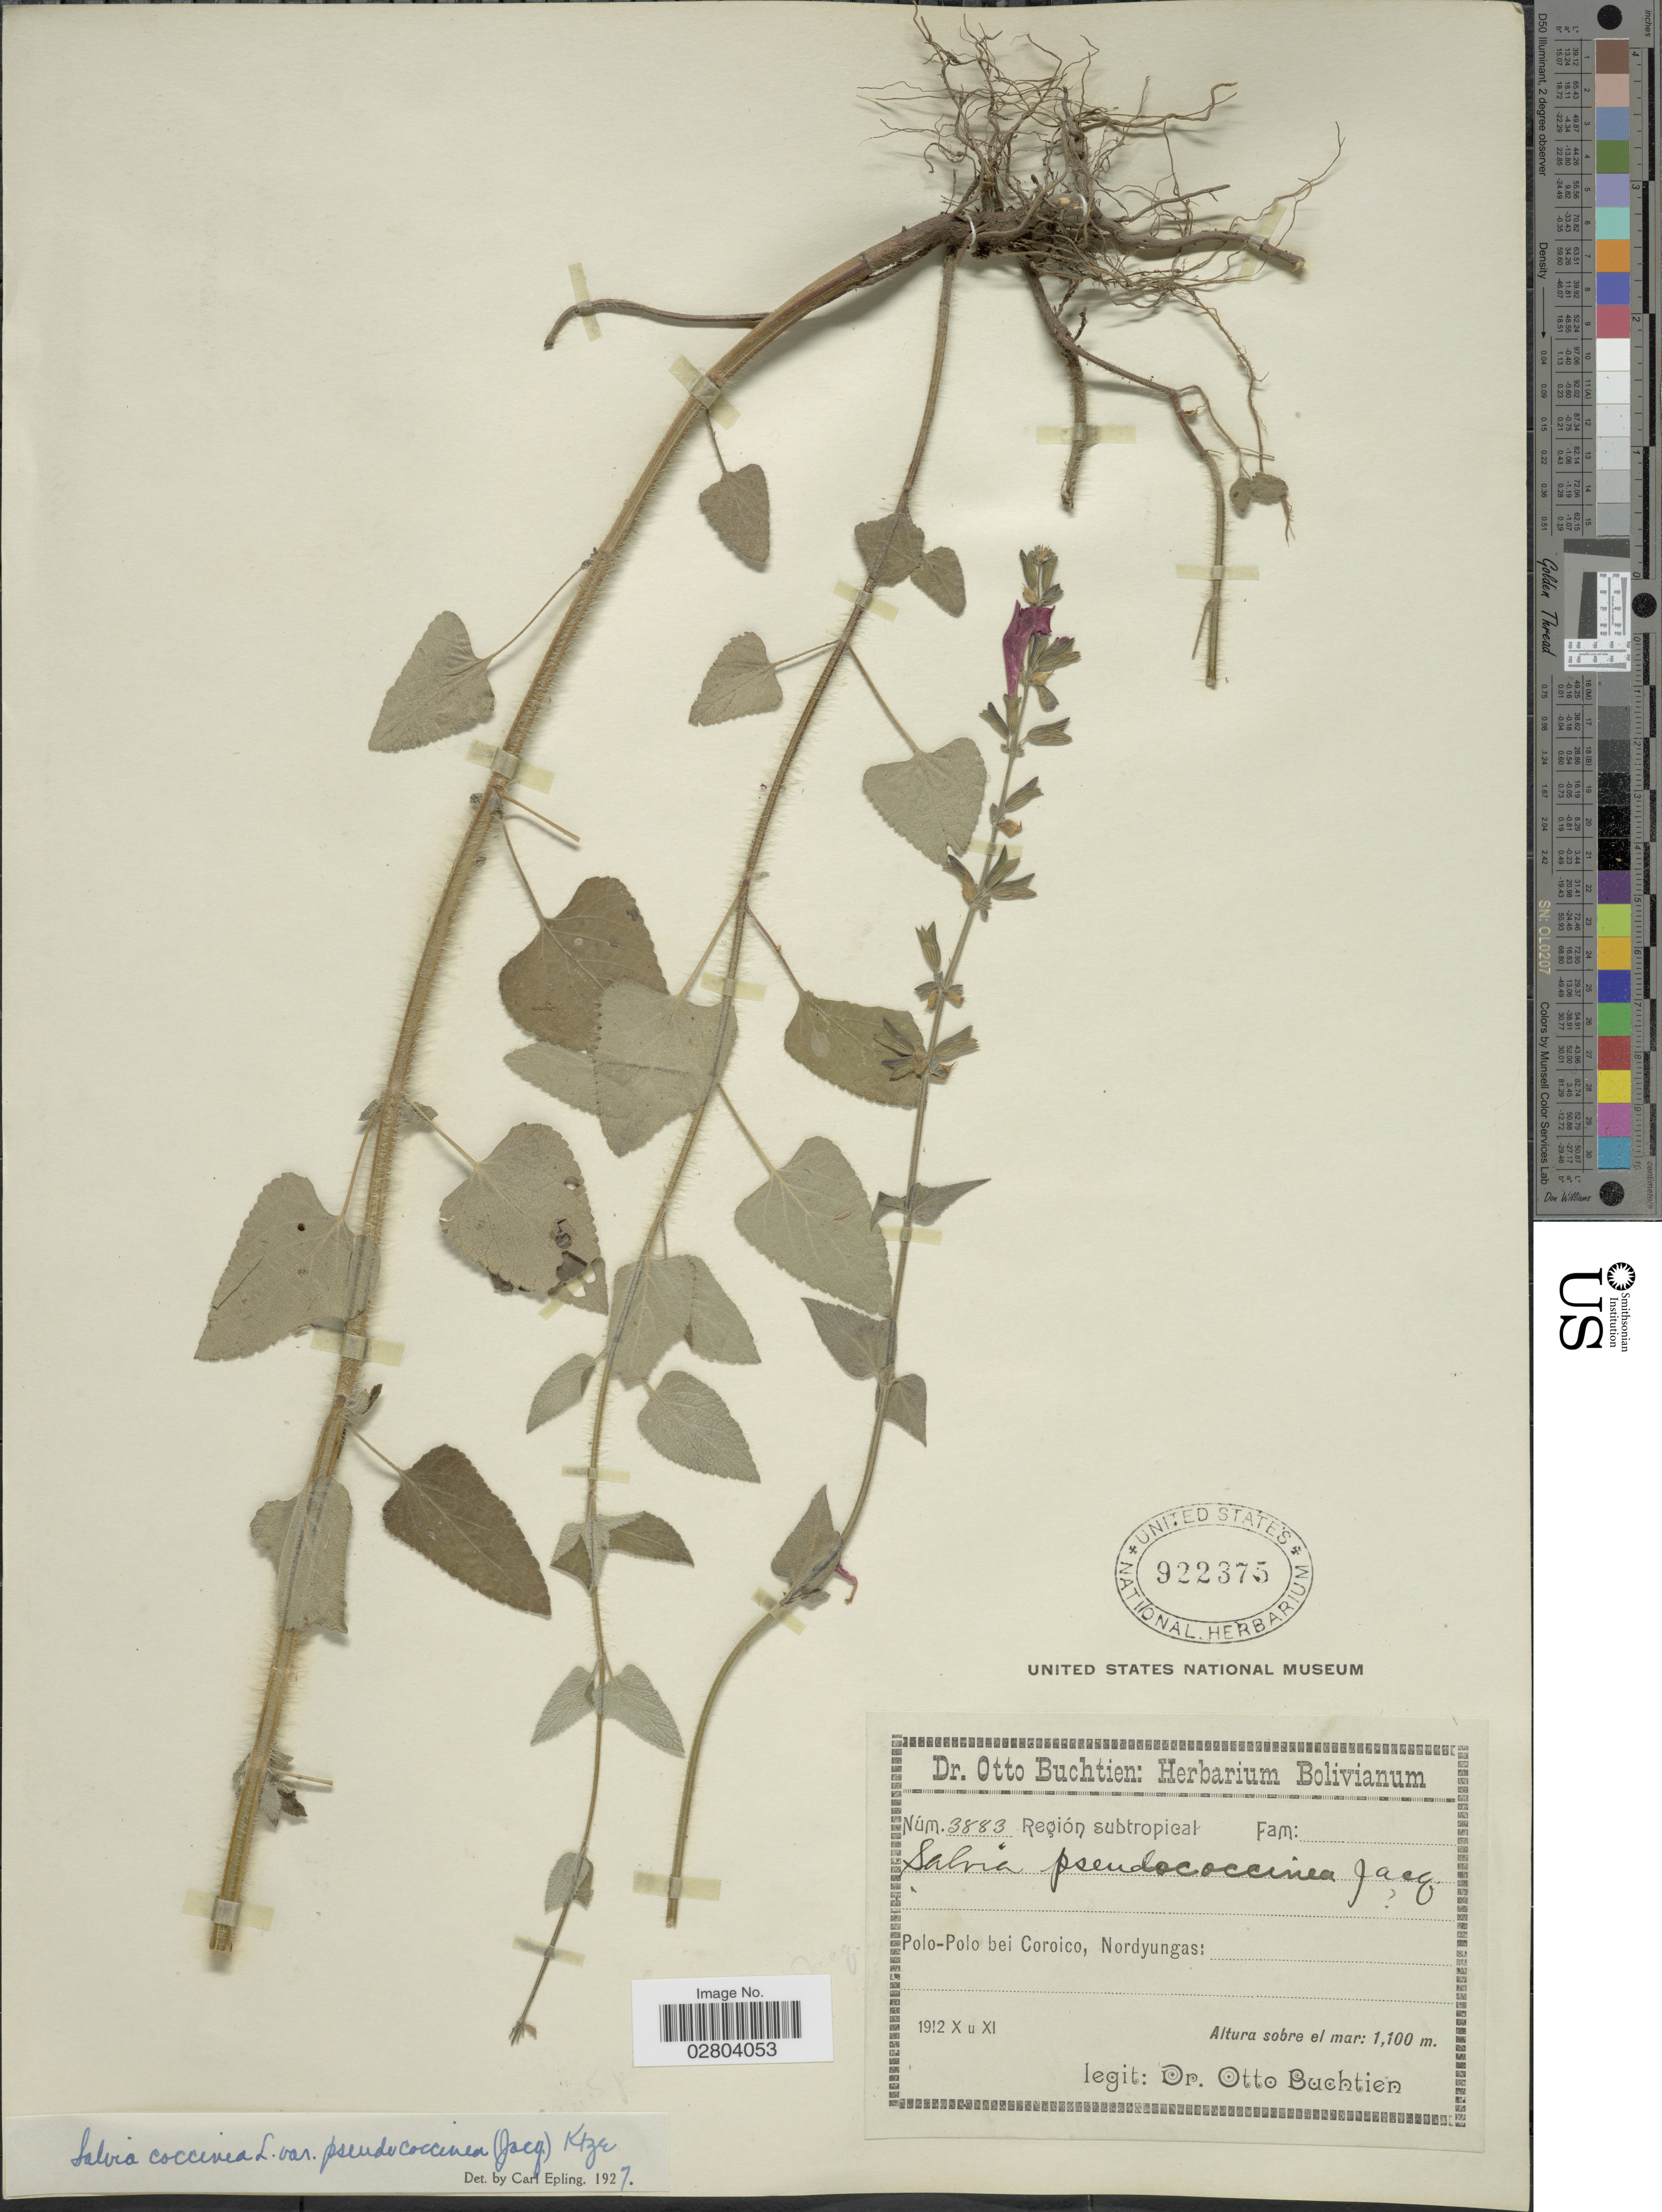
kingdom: Plantae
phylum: Tracheophyta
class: Magnoliopsida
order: Lamiales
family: Lamiaceae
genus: Salvia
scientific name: Salvia coccinea 'Naples Lavender'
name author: L. f. ex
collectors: O. Buchtien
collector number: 3883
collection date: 1912-10/1912-11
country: Bolivia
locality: Región subtropical. Polo-polo bei Coroico, Nordyungas.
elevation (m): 1100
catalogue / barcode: US 922375